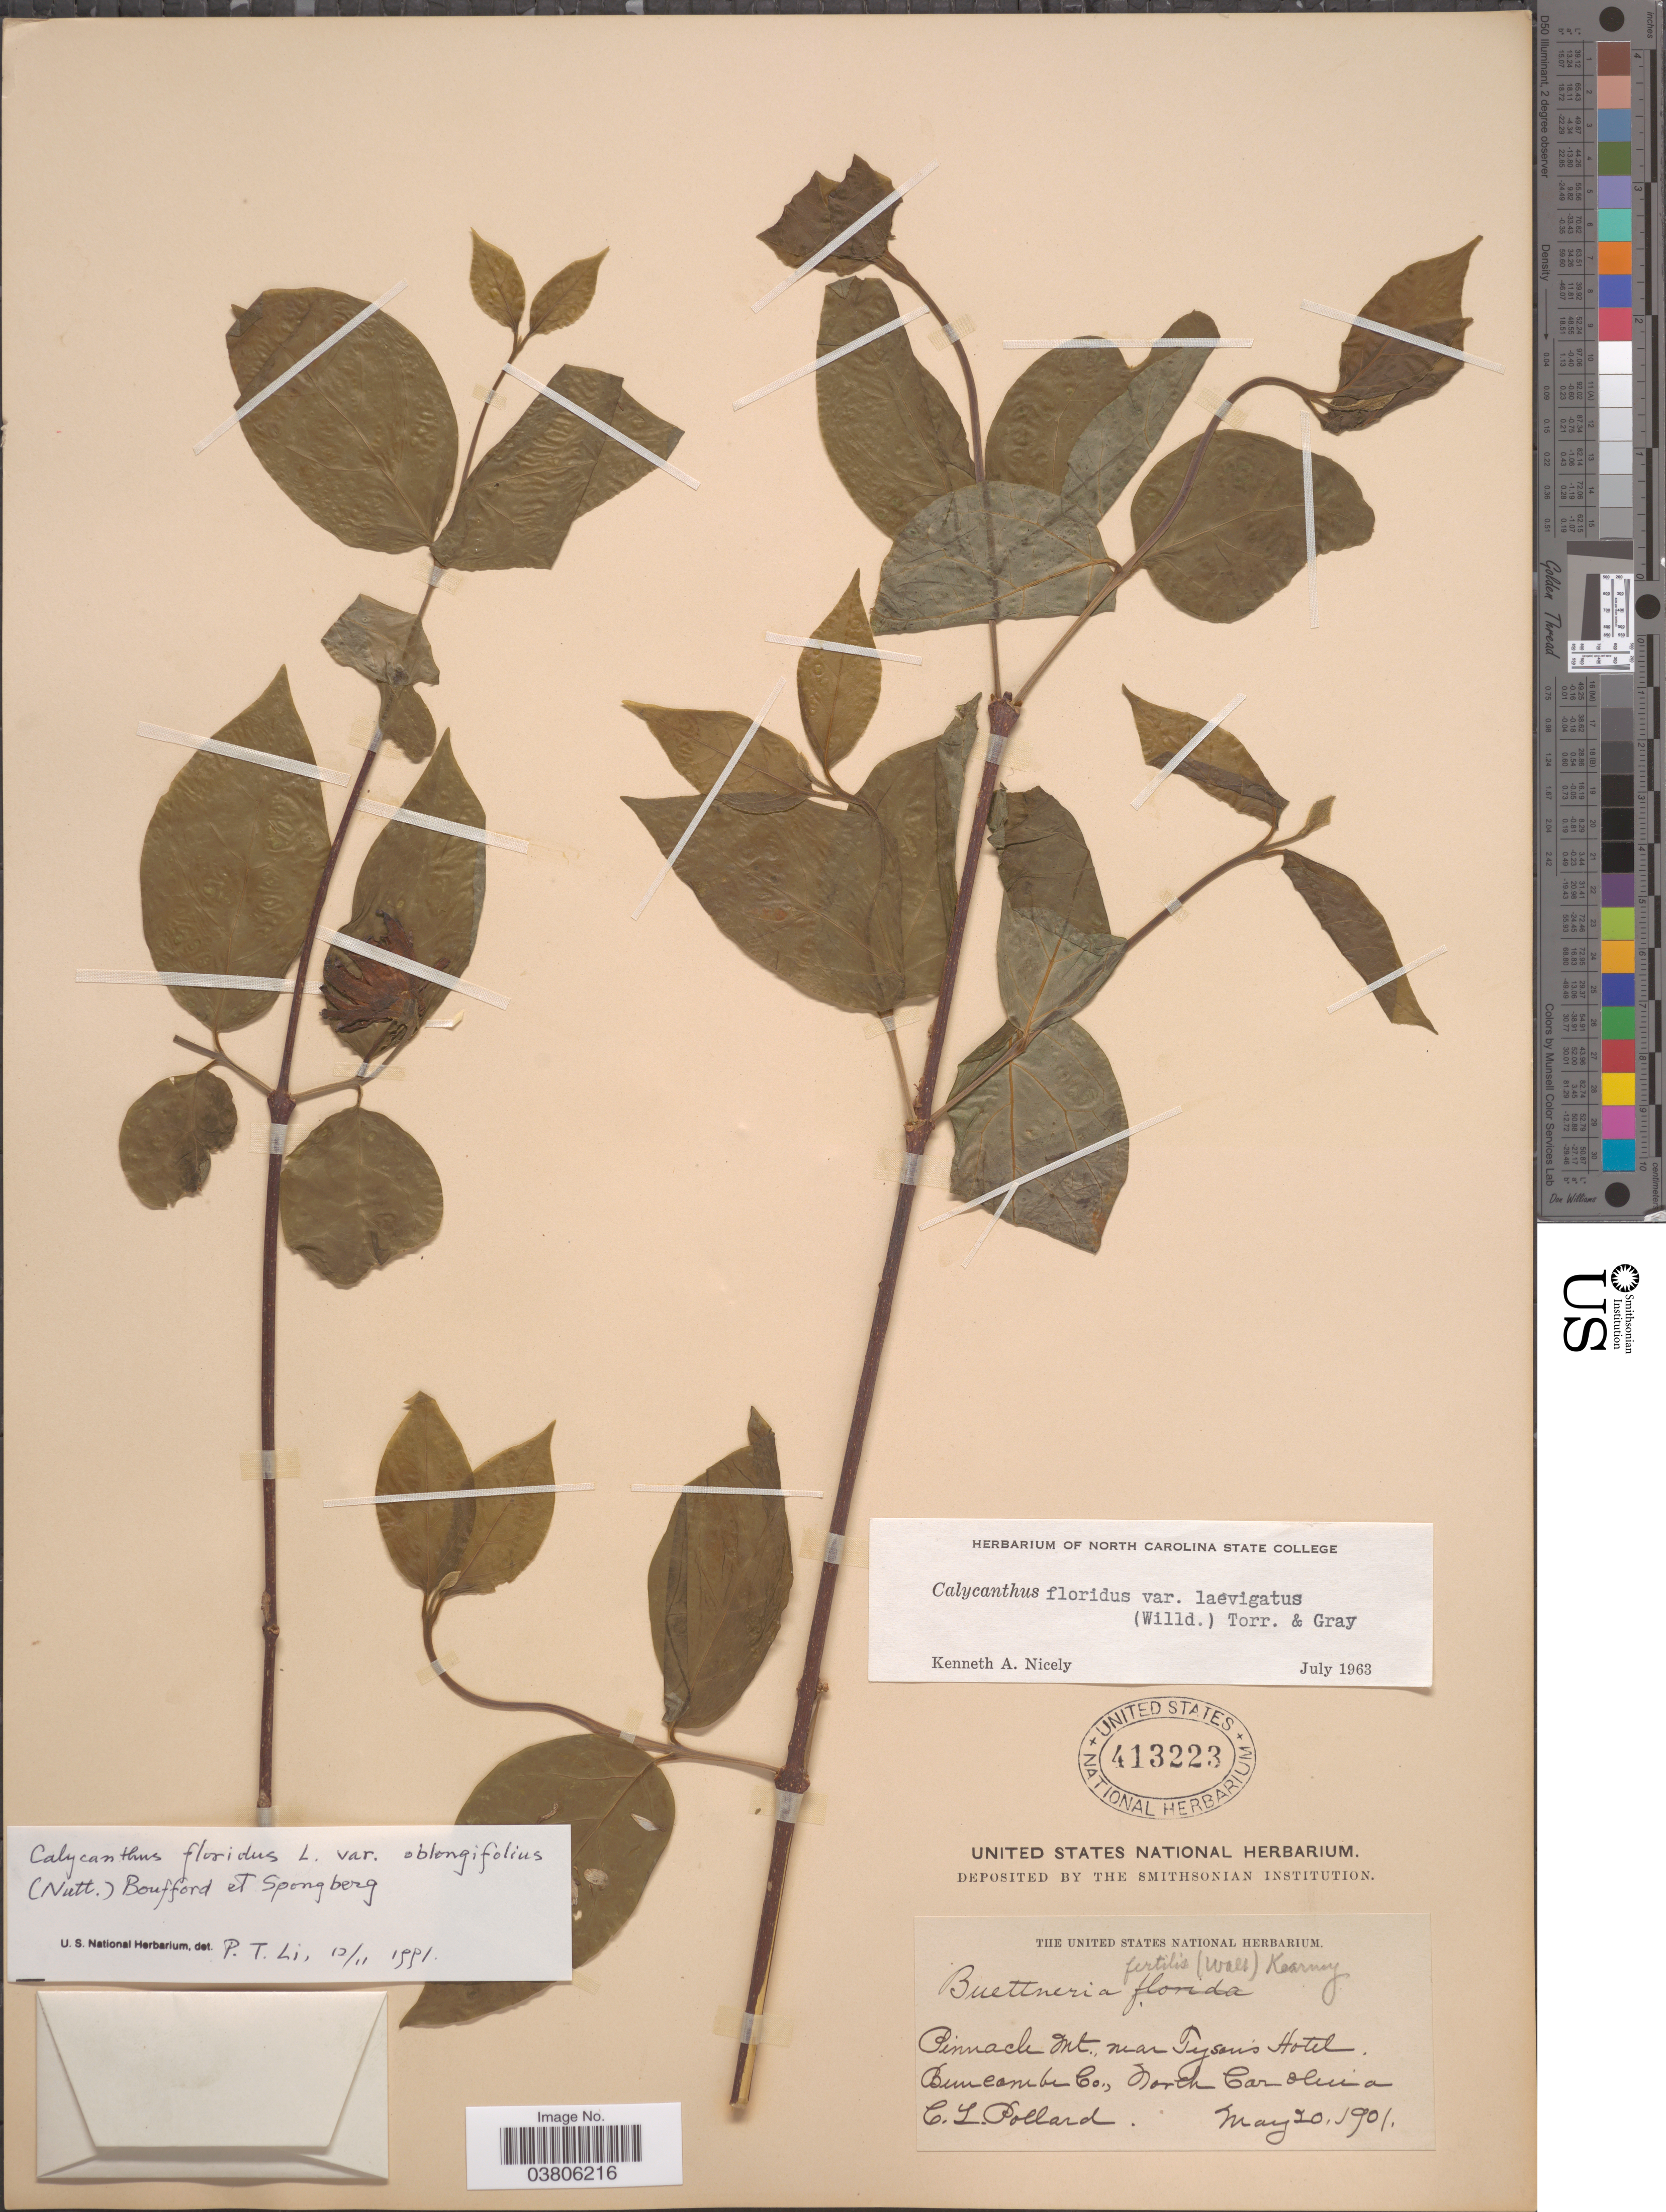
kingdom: Plantae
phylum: Tracheophyta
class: Magnoliopsida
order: Laurales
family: Calycanthaceae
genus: Calycanthus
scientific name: Calycanthus floridus var. laevigatus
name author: (Willd.) Torr. & A. Gray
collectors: C. L. Pollard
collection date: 1901-05-20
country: United States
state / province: North Carolina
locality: Pinnacle Mt., near Tyson's Hotel. Buncombe Co.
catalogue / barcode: US 413223